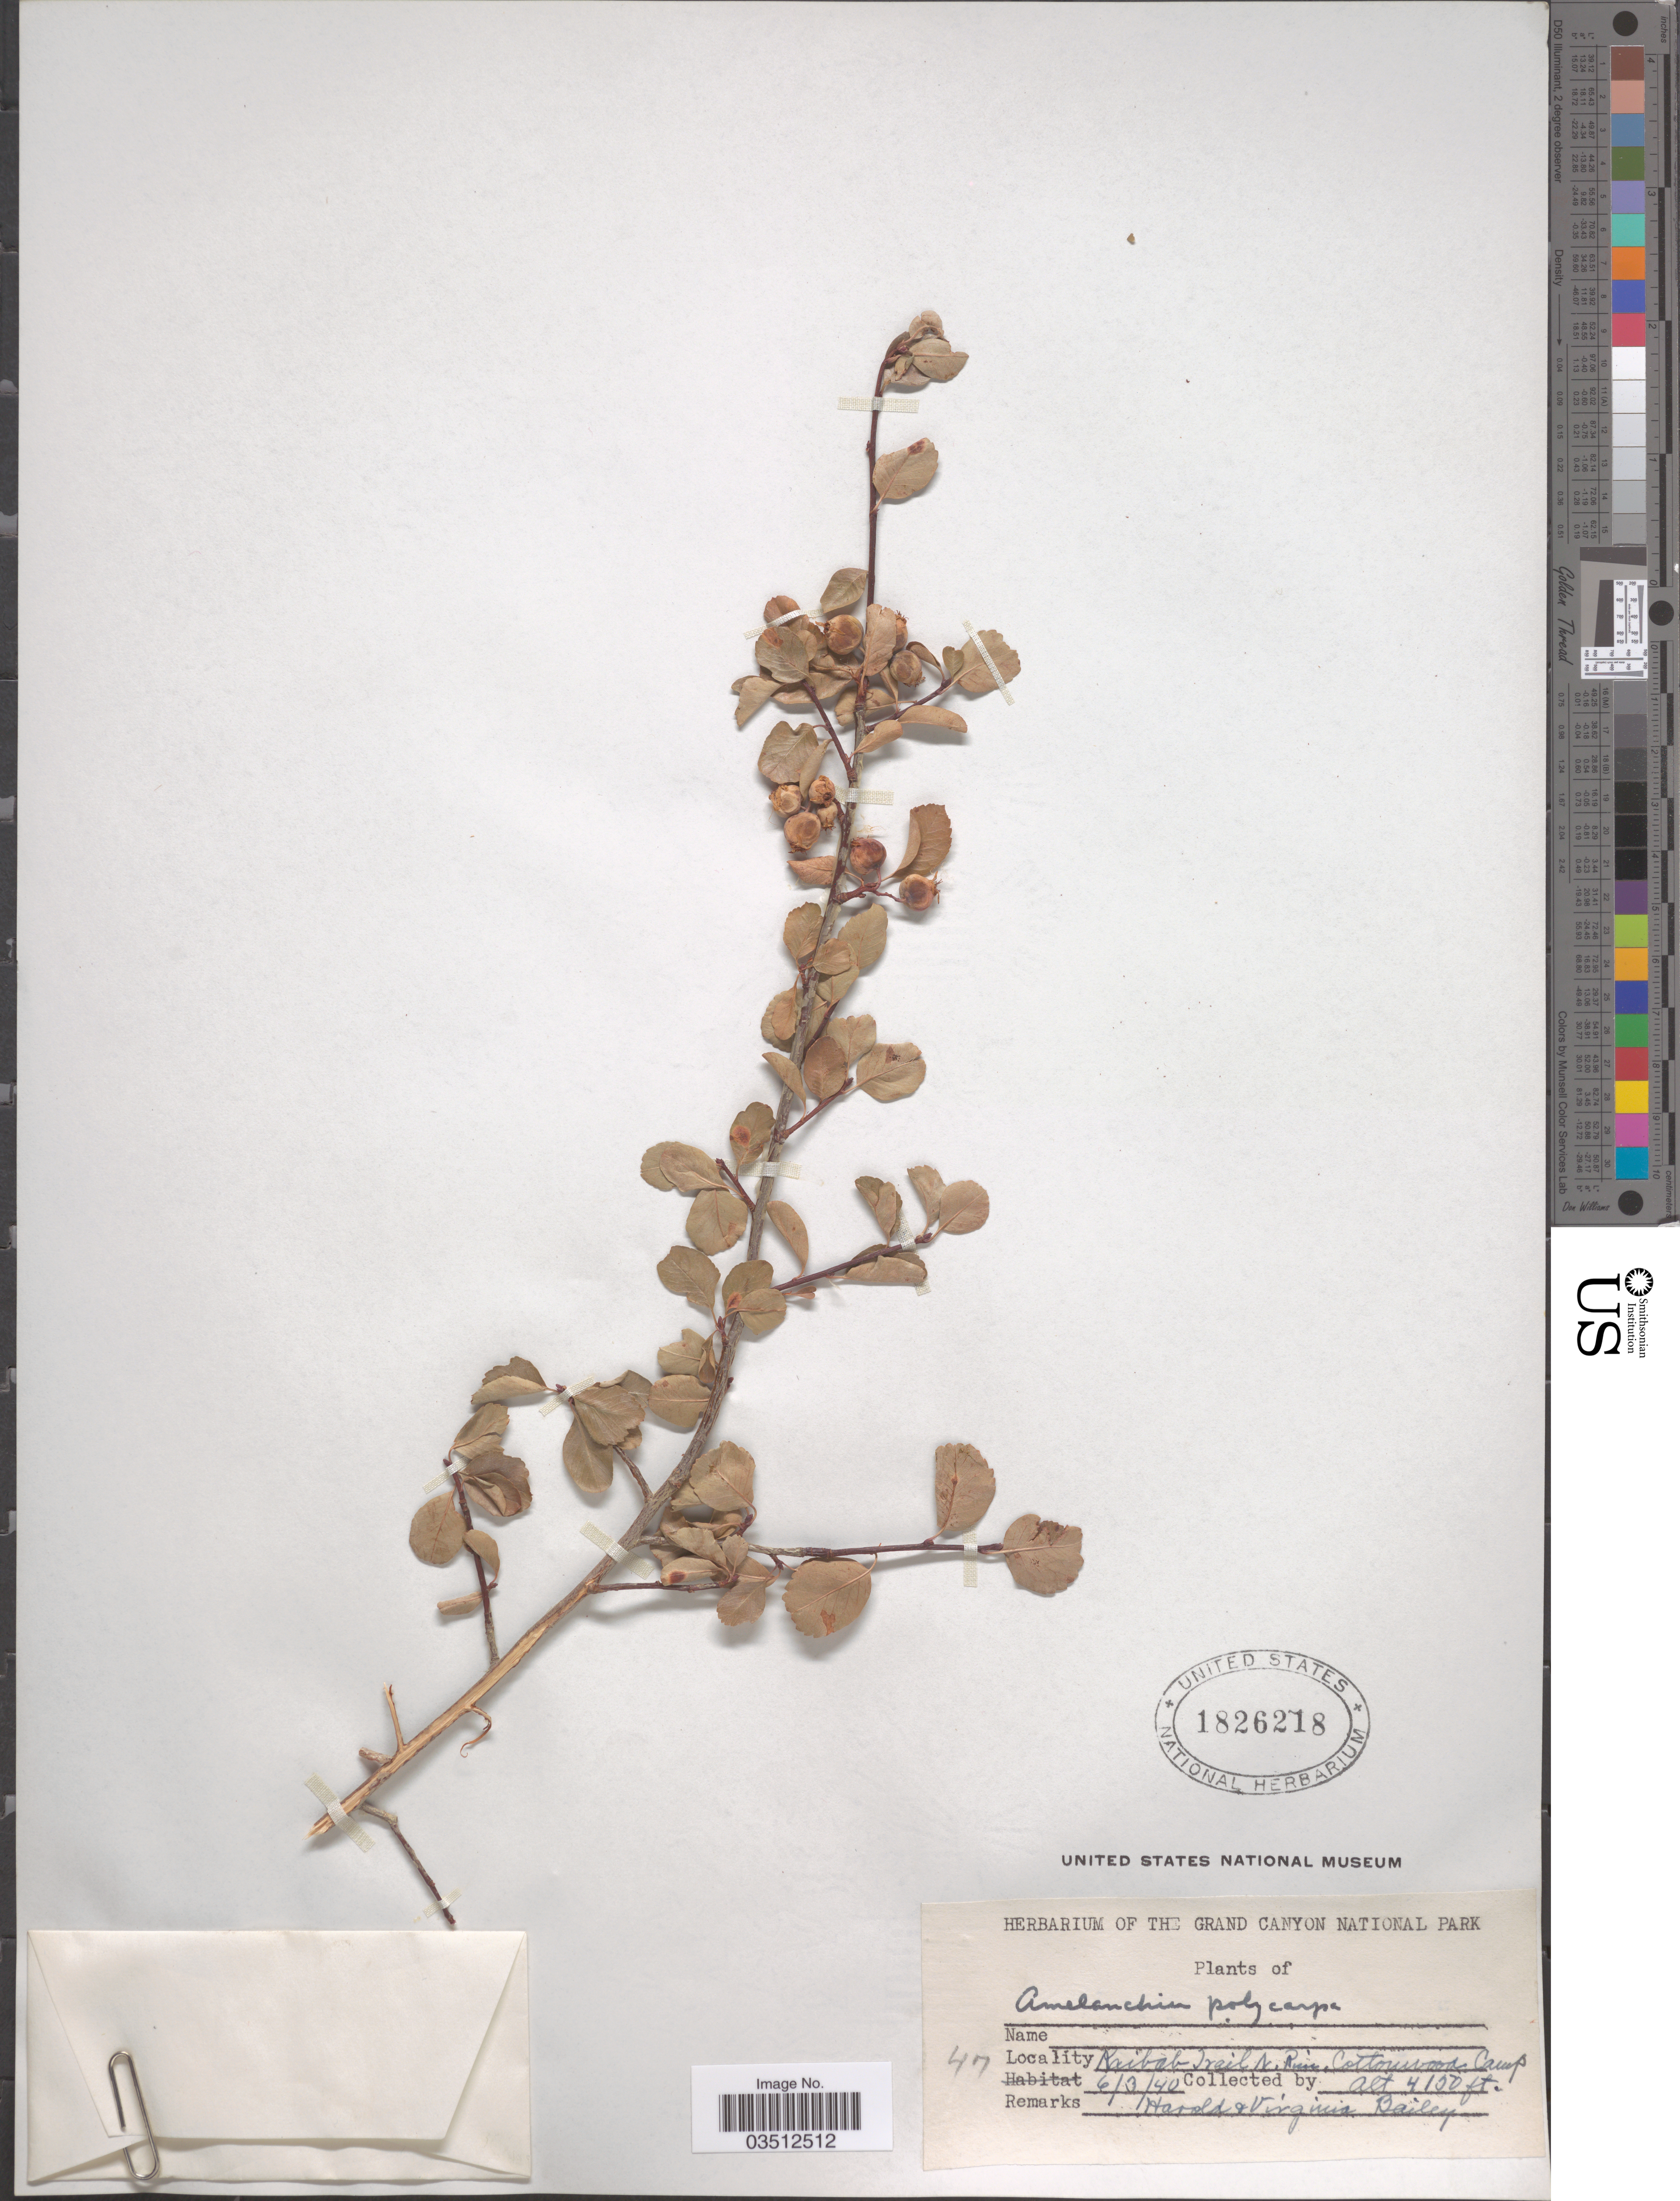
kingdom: Plantae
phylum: Tracheophyta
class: Magnoliopsida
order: Rosales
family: Rosaceae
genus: Amelanchier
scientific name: Amelanchier polycarpa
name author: Greene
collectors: H. Bailey & V. L. Bailey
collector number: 47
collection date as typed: Transcribed d/m/y: 3/6/40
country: United States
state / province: Arizona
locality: Kaibab Trail N. Rim, Cottonwood Camp.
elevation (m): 1265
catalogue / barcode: US 1826218